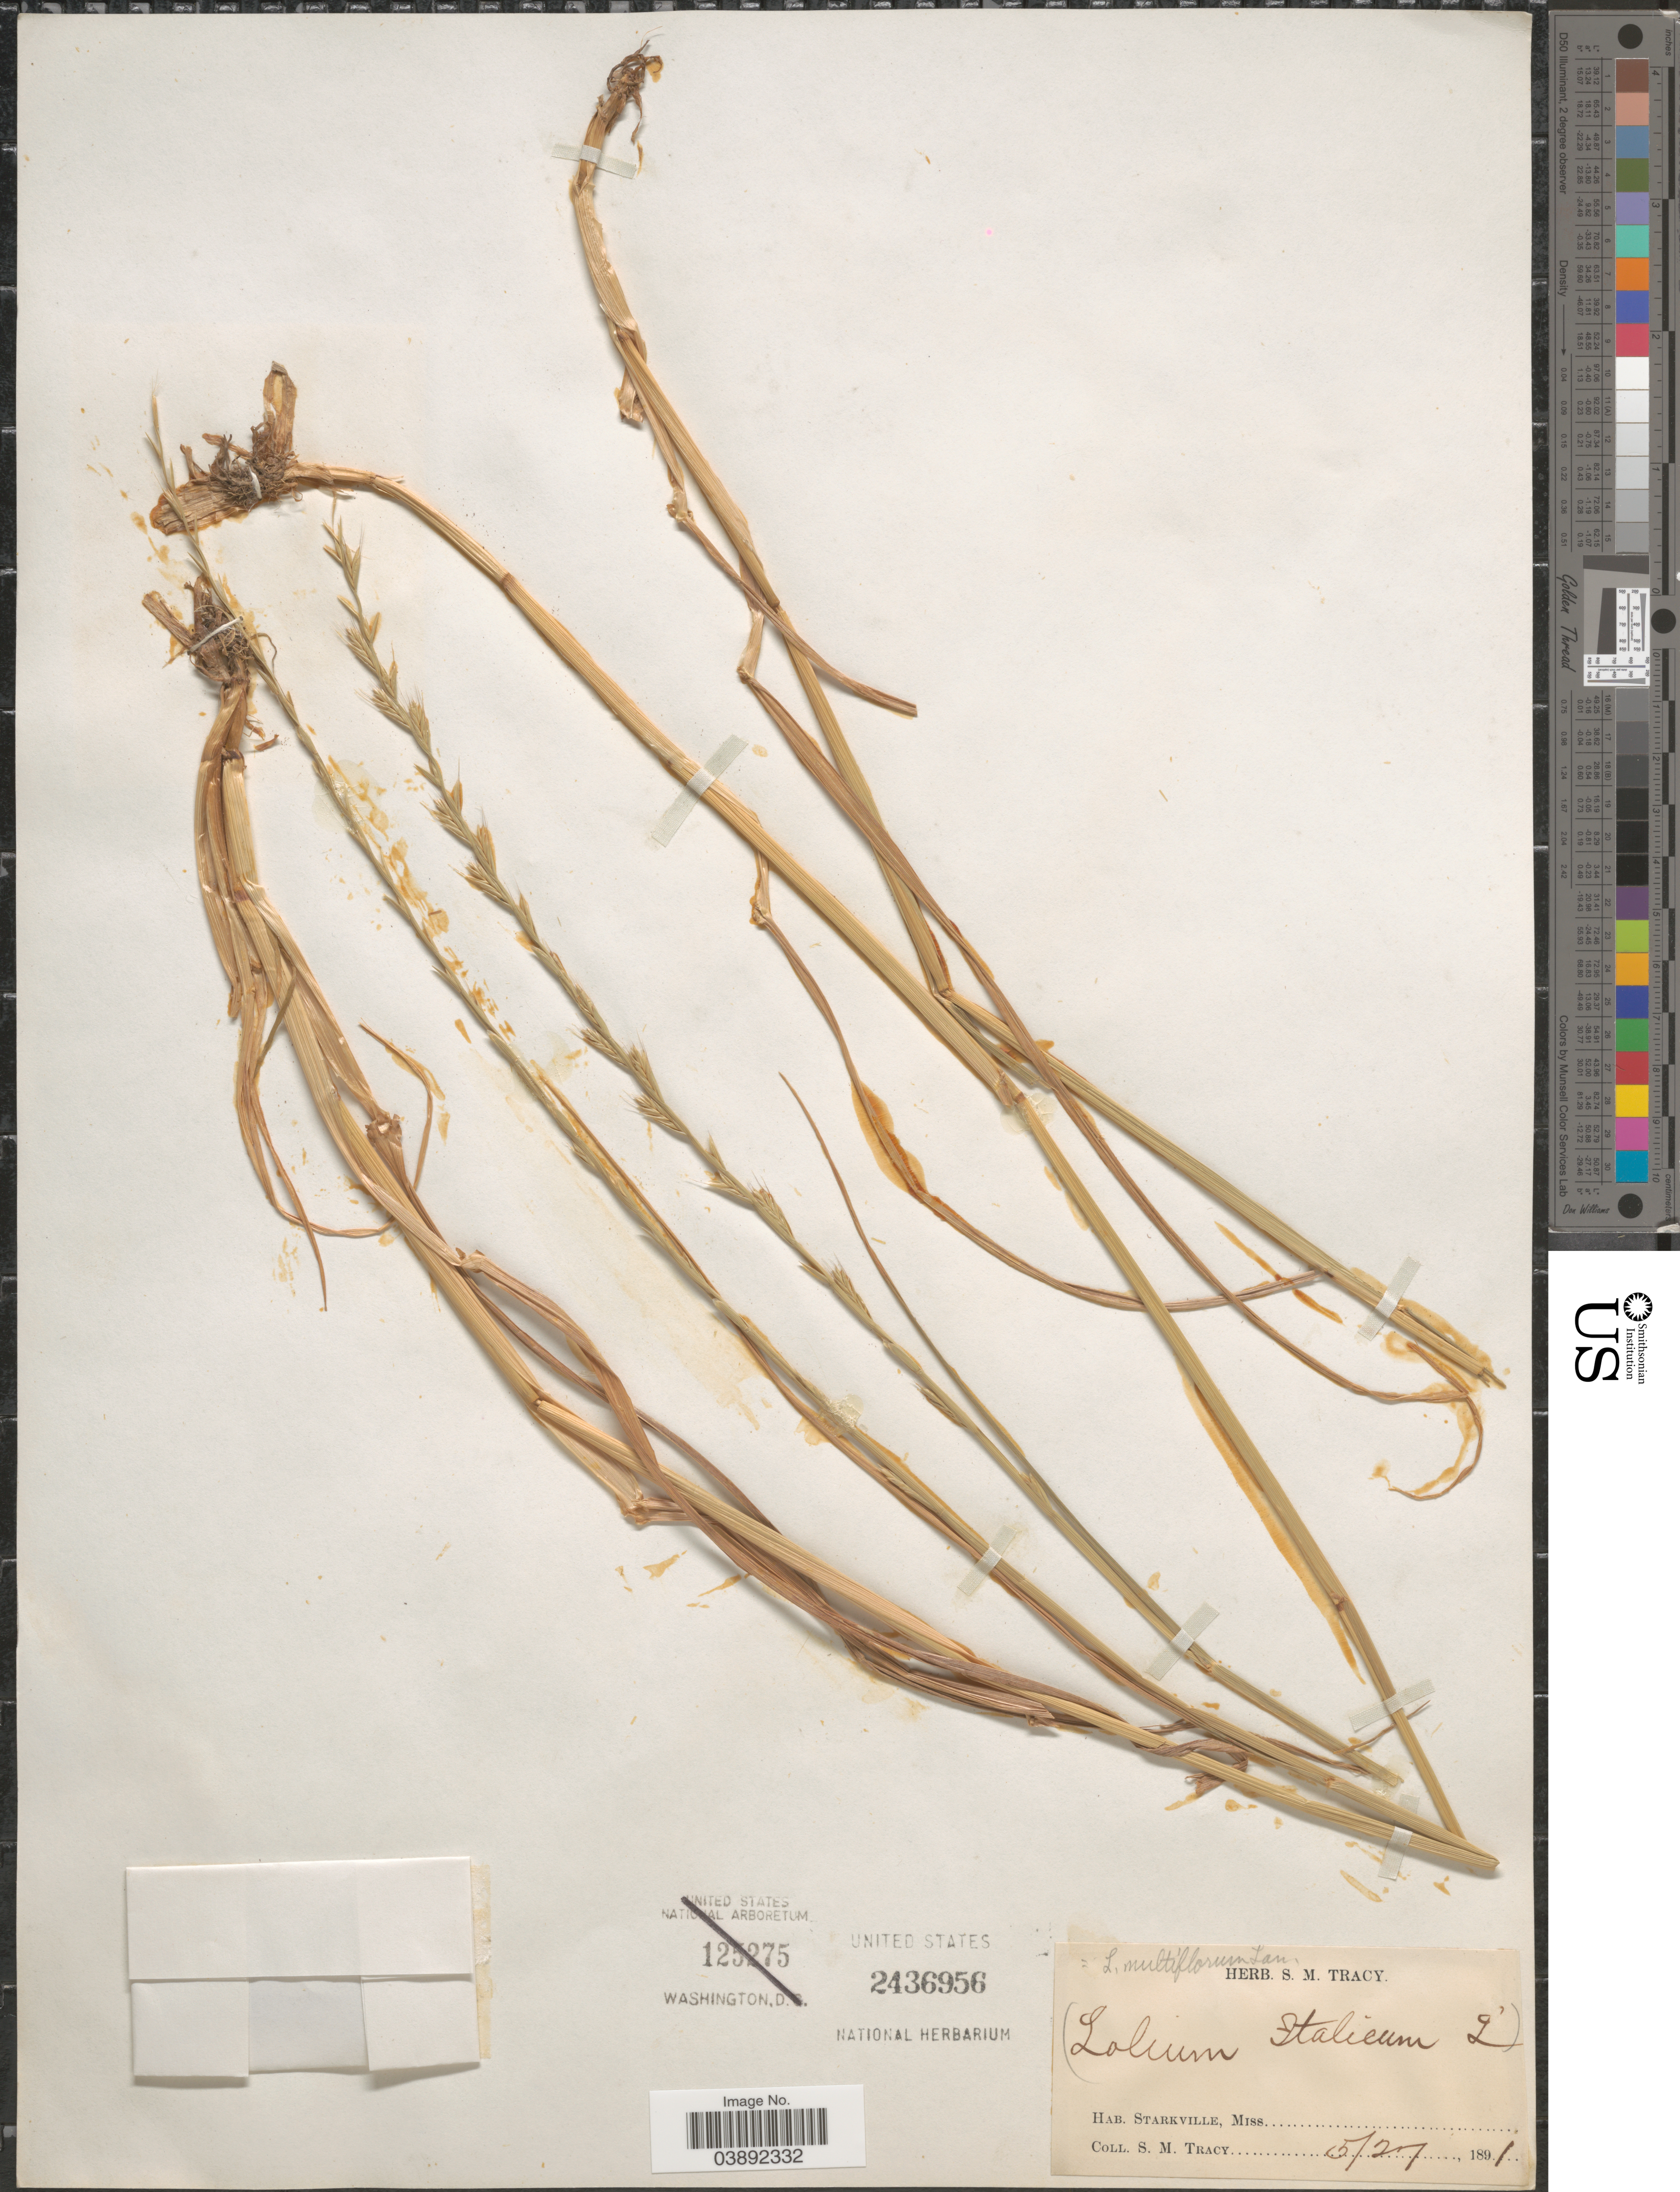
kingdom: Plantae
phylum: Tracheophyta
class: Liliopsida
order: Poales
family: Poaceae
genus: Lolium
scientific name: Lolium multiflorum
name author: Lam.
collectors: S. M. Tracy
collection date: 1891-05-27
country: United States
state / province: Mississippi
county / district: Oktibbeha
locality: Starkville.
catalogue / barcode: US 2436956